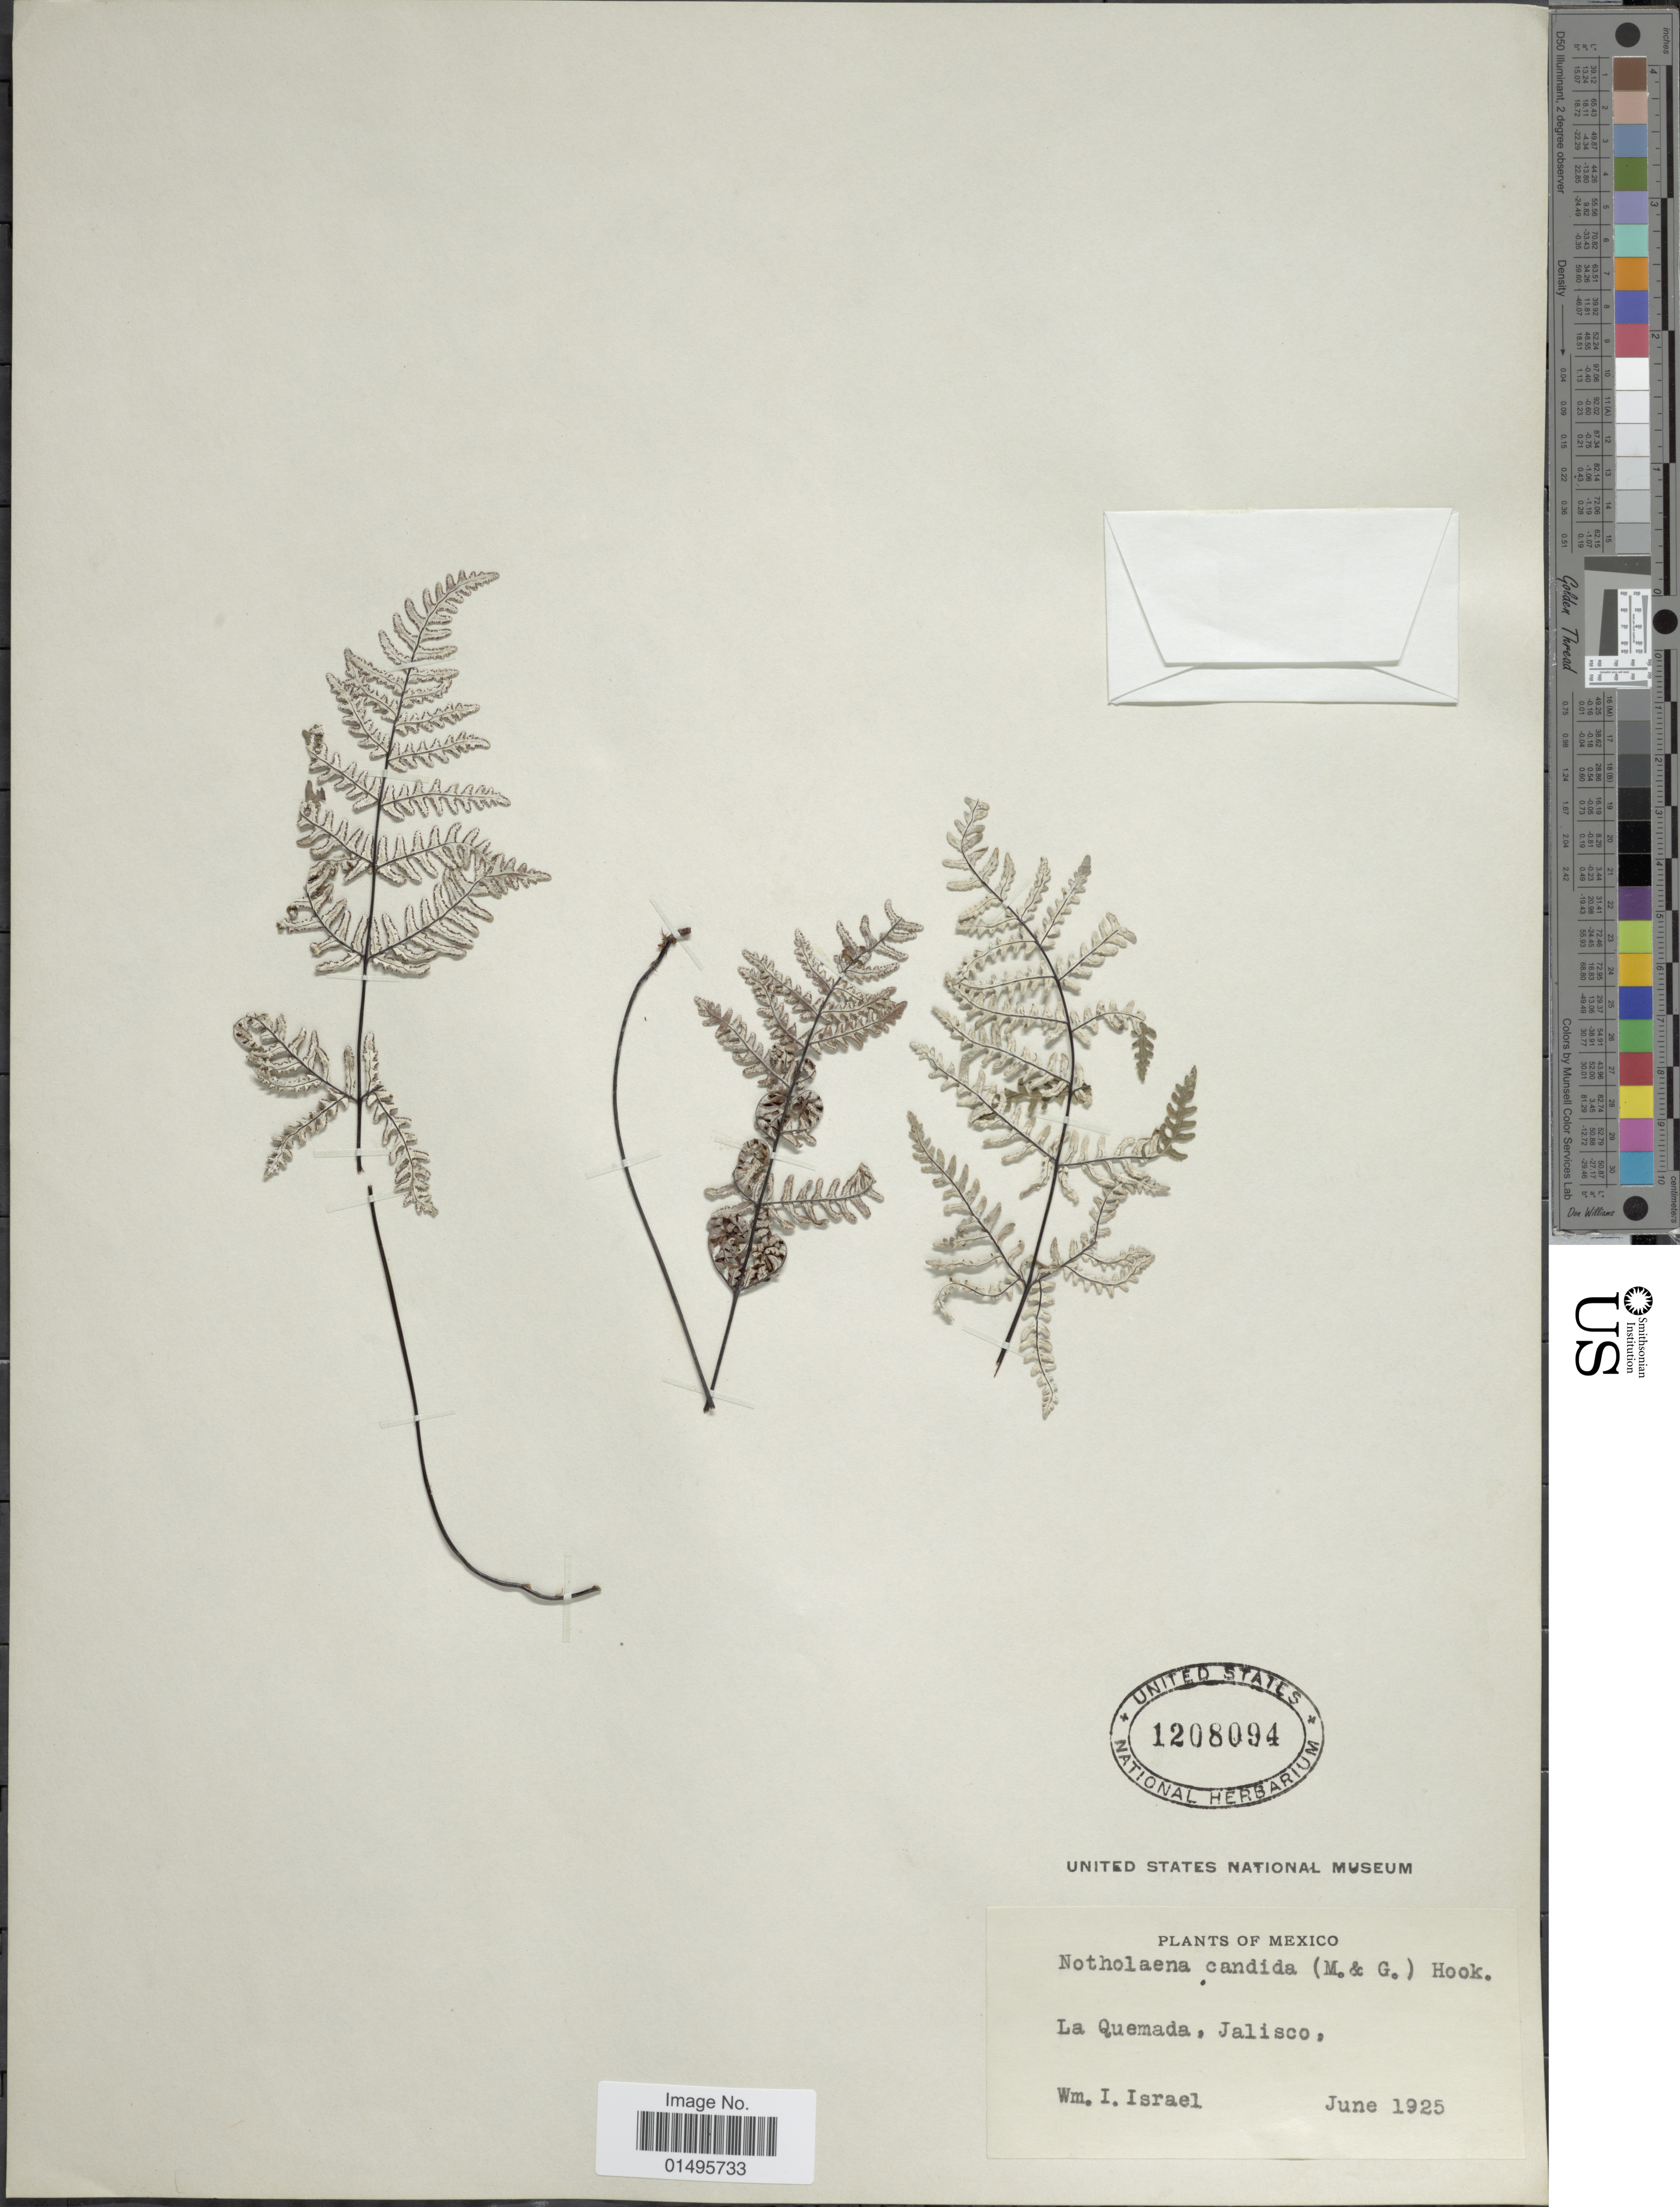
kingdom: Plantae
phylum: Tracheophyta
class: Polypodiopsida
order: Polypodiales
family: Pteridaceae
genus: Notholaena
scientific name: Notholaena candida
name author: (M. Martens) Hook.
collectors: W. Israel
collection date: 1925-06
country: Mexico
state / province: Jalisco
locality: La Quemada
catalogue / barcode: US 1208094